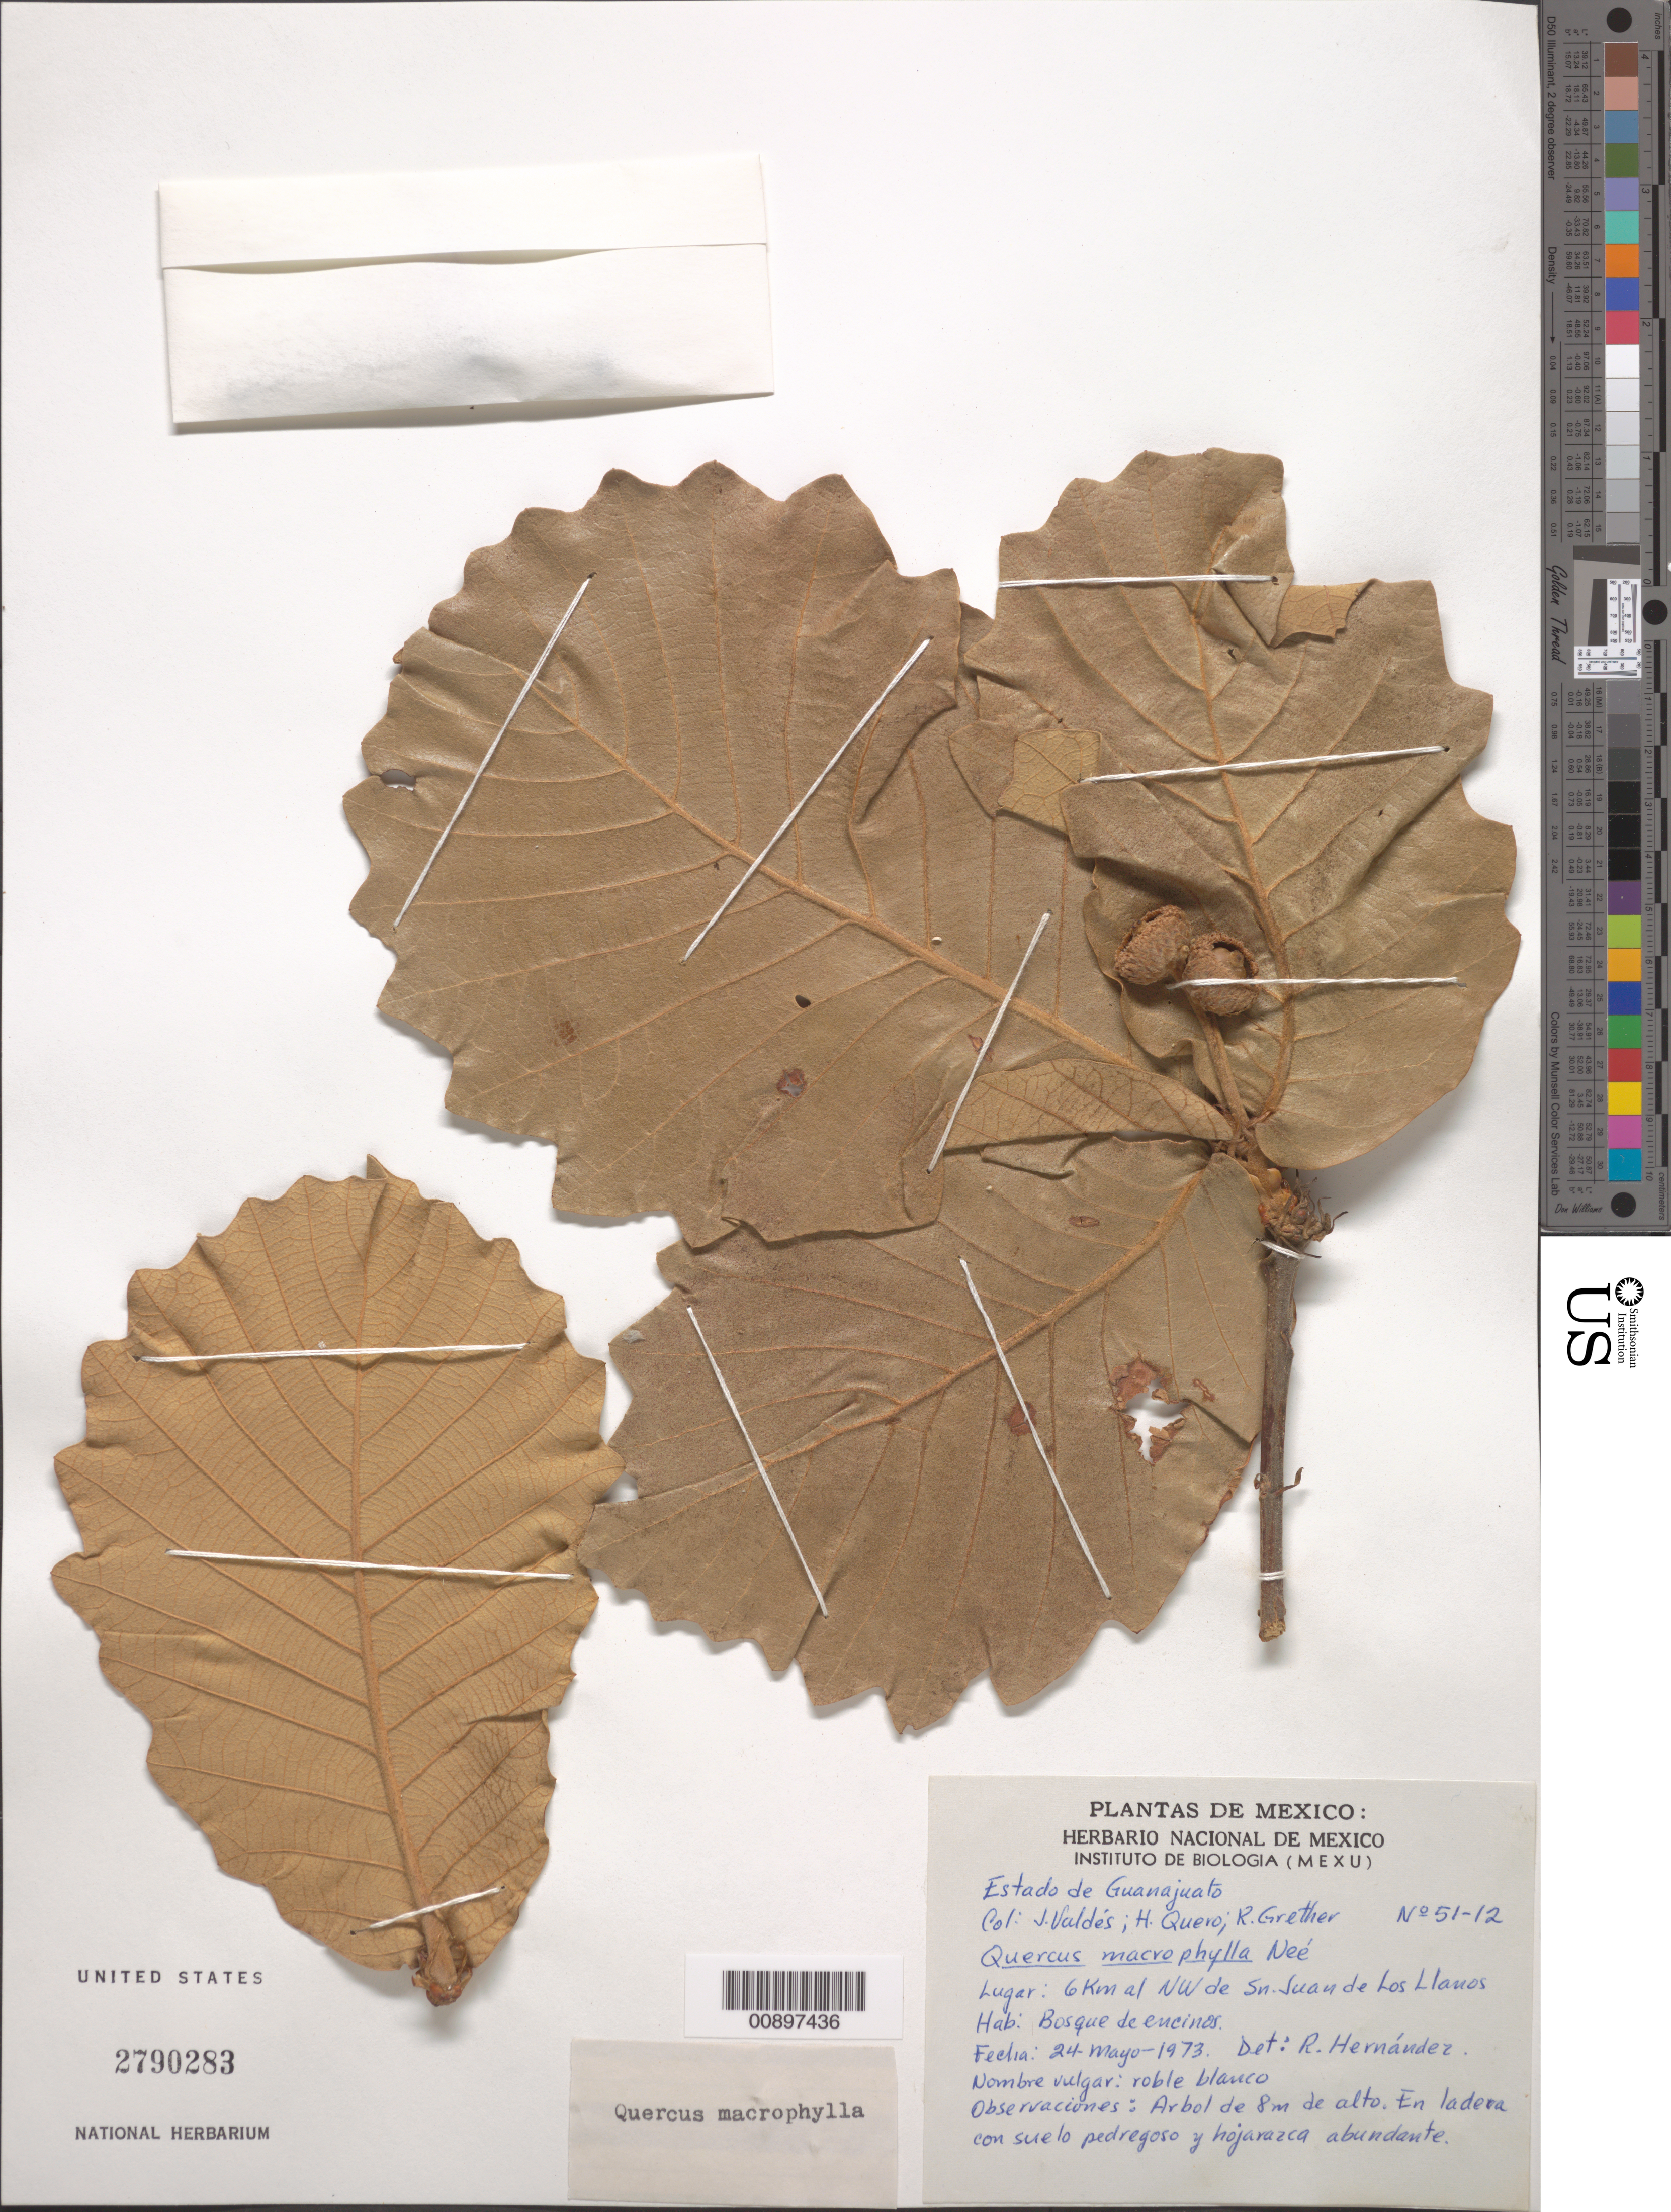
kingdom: Plantae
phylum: Tracheophyta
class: Magnoliopsida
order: Fagales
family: Fagaceae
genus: Quercus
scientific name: Quercus macrophylla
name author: Née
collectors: J. Valdés-Reyna, H. Quero & R. Grether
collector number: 51-12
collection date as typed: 24 May 1973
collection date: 1973-05-24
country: Mexico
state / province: Guanajuato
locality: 6 km al NW de San Juan de los Llanos.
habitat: Bosque de encinos. En ladera con suelo pedregoso y hojarazca abundante.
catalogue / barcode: US 2790283